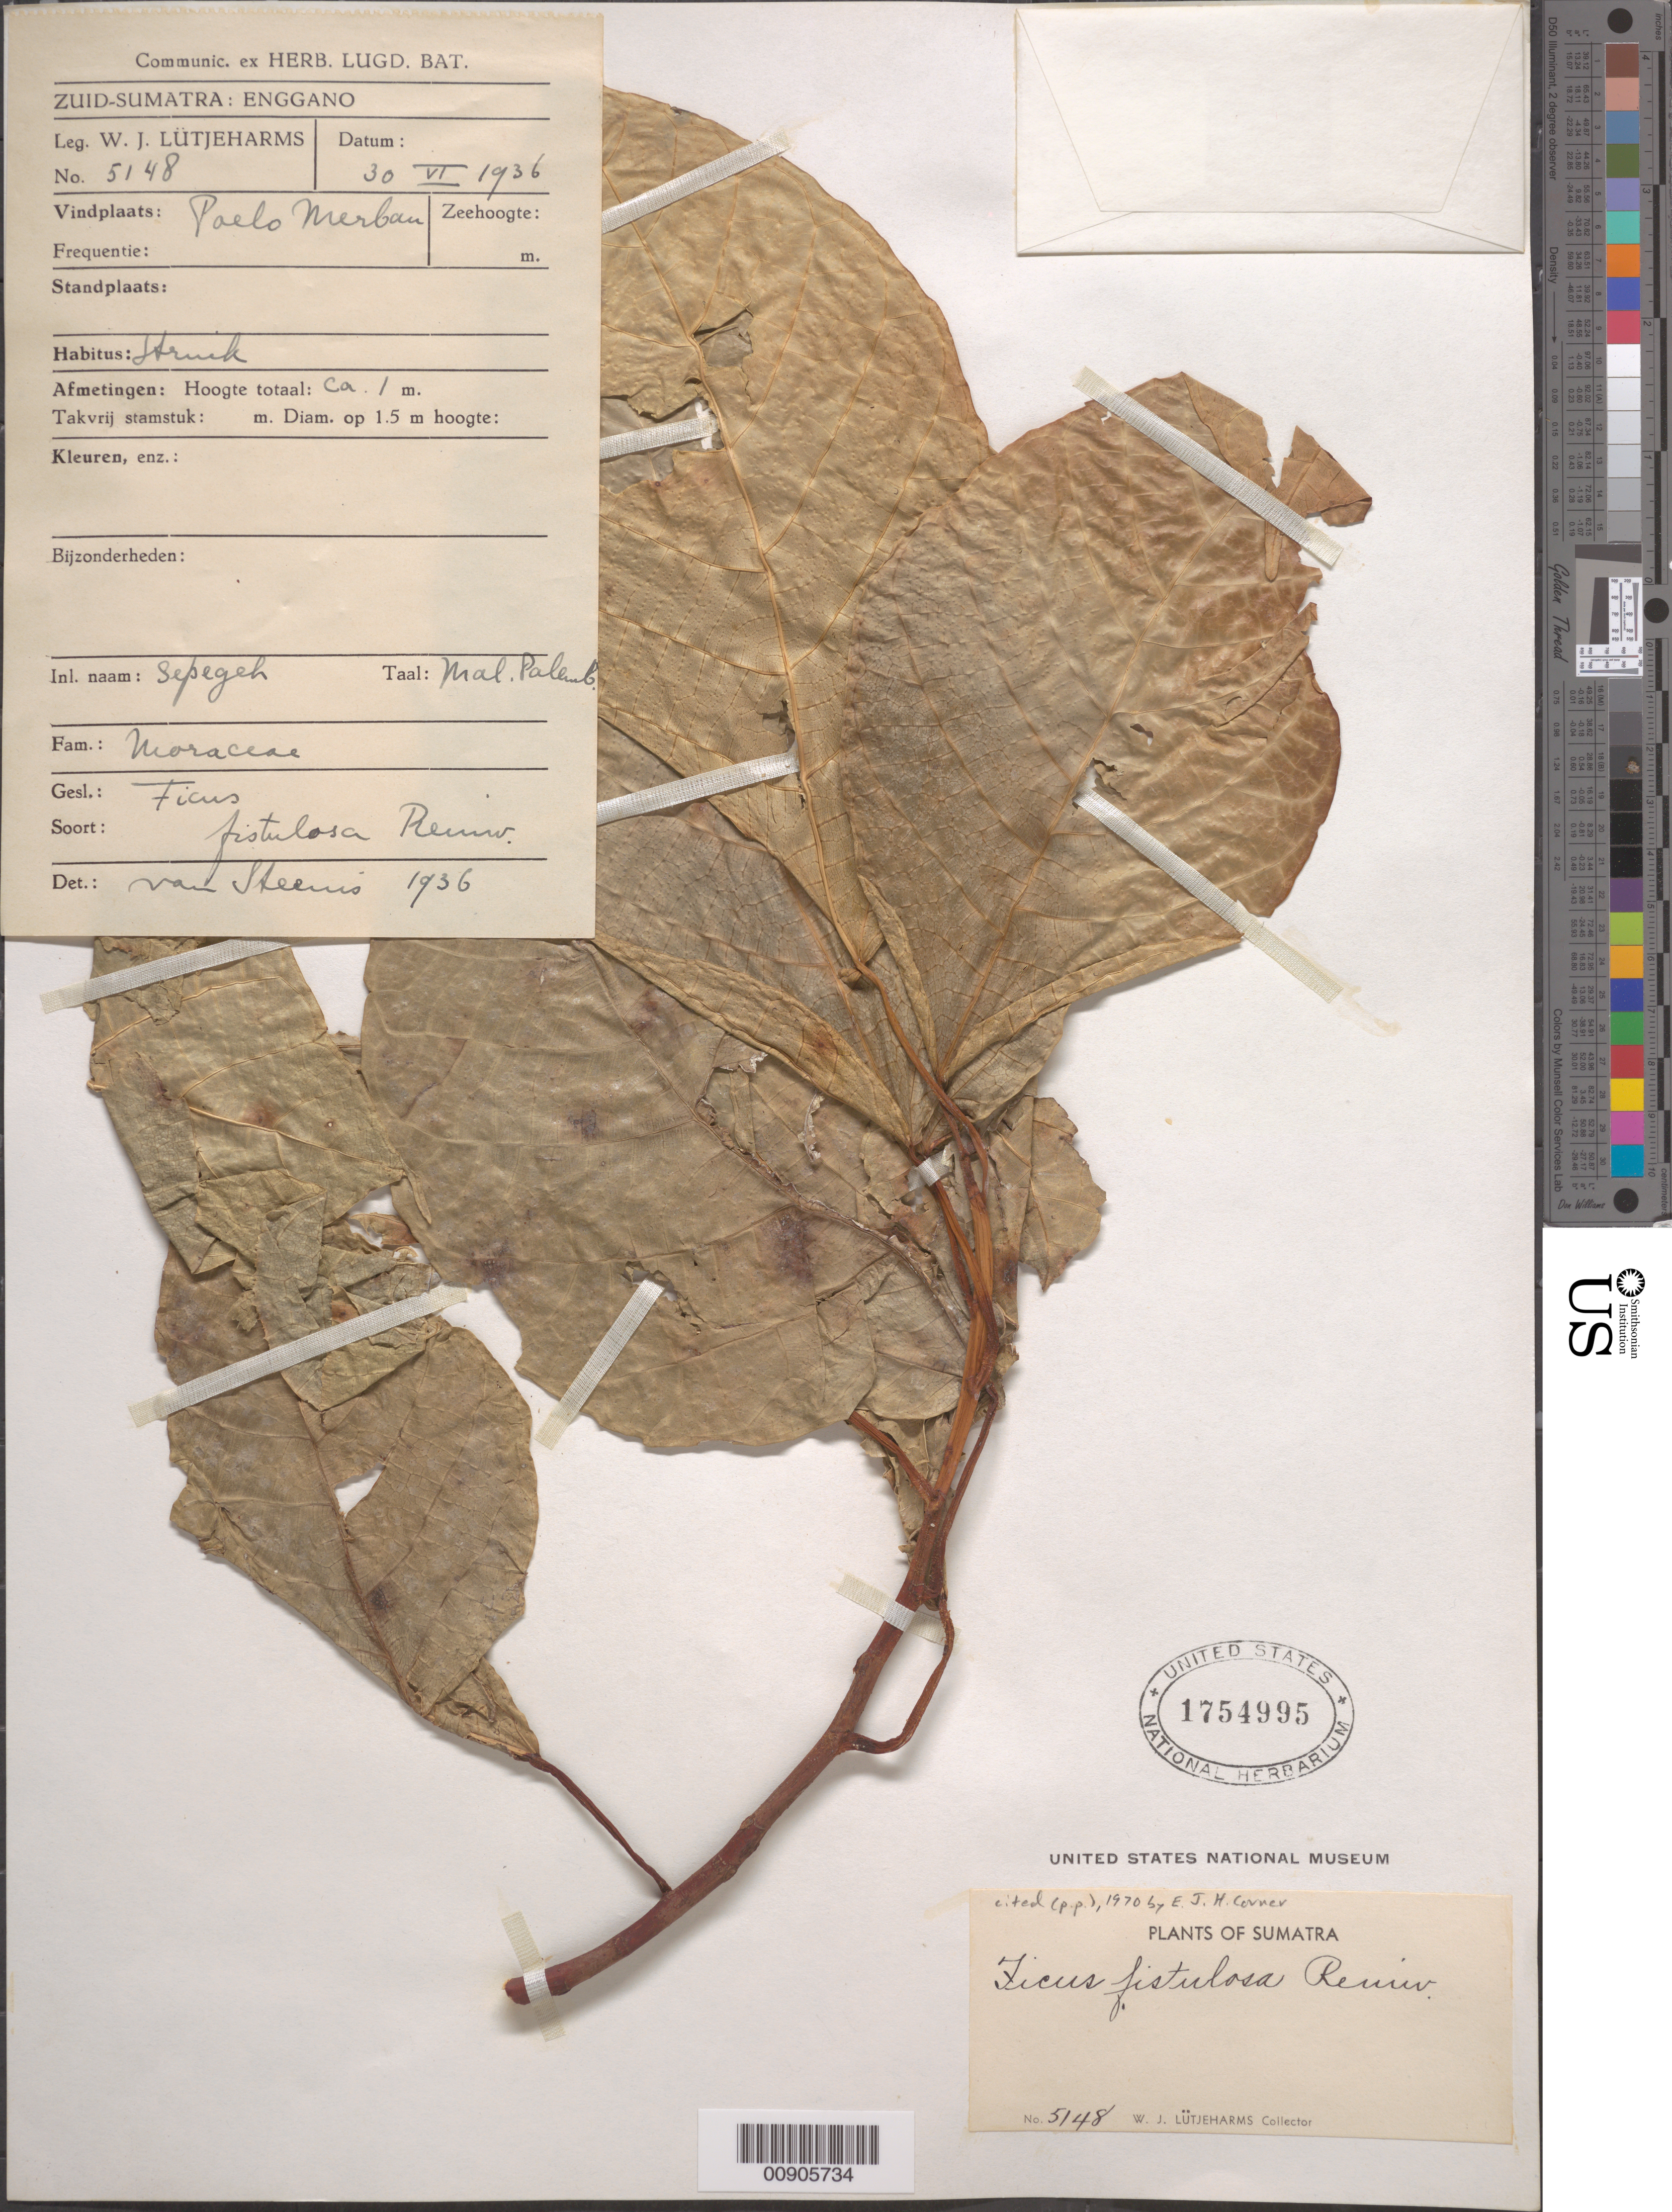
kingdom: Plantae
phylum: Tracheophyta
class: Magnoliopsida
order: Rosales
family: Moraceae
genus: Ficus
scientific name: Ficus fistulosa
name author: Reinw. ex Blume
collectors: W. Lütjeharms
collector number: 5148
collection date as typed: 30 Jun 1936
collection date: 1936-06-30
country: Indonesia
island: Sumatra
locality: Enggano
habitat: bush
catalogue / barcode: US 1754995